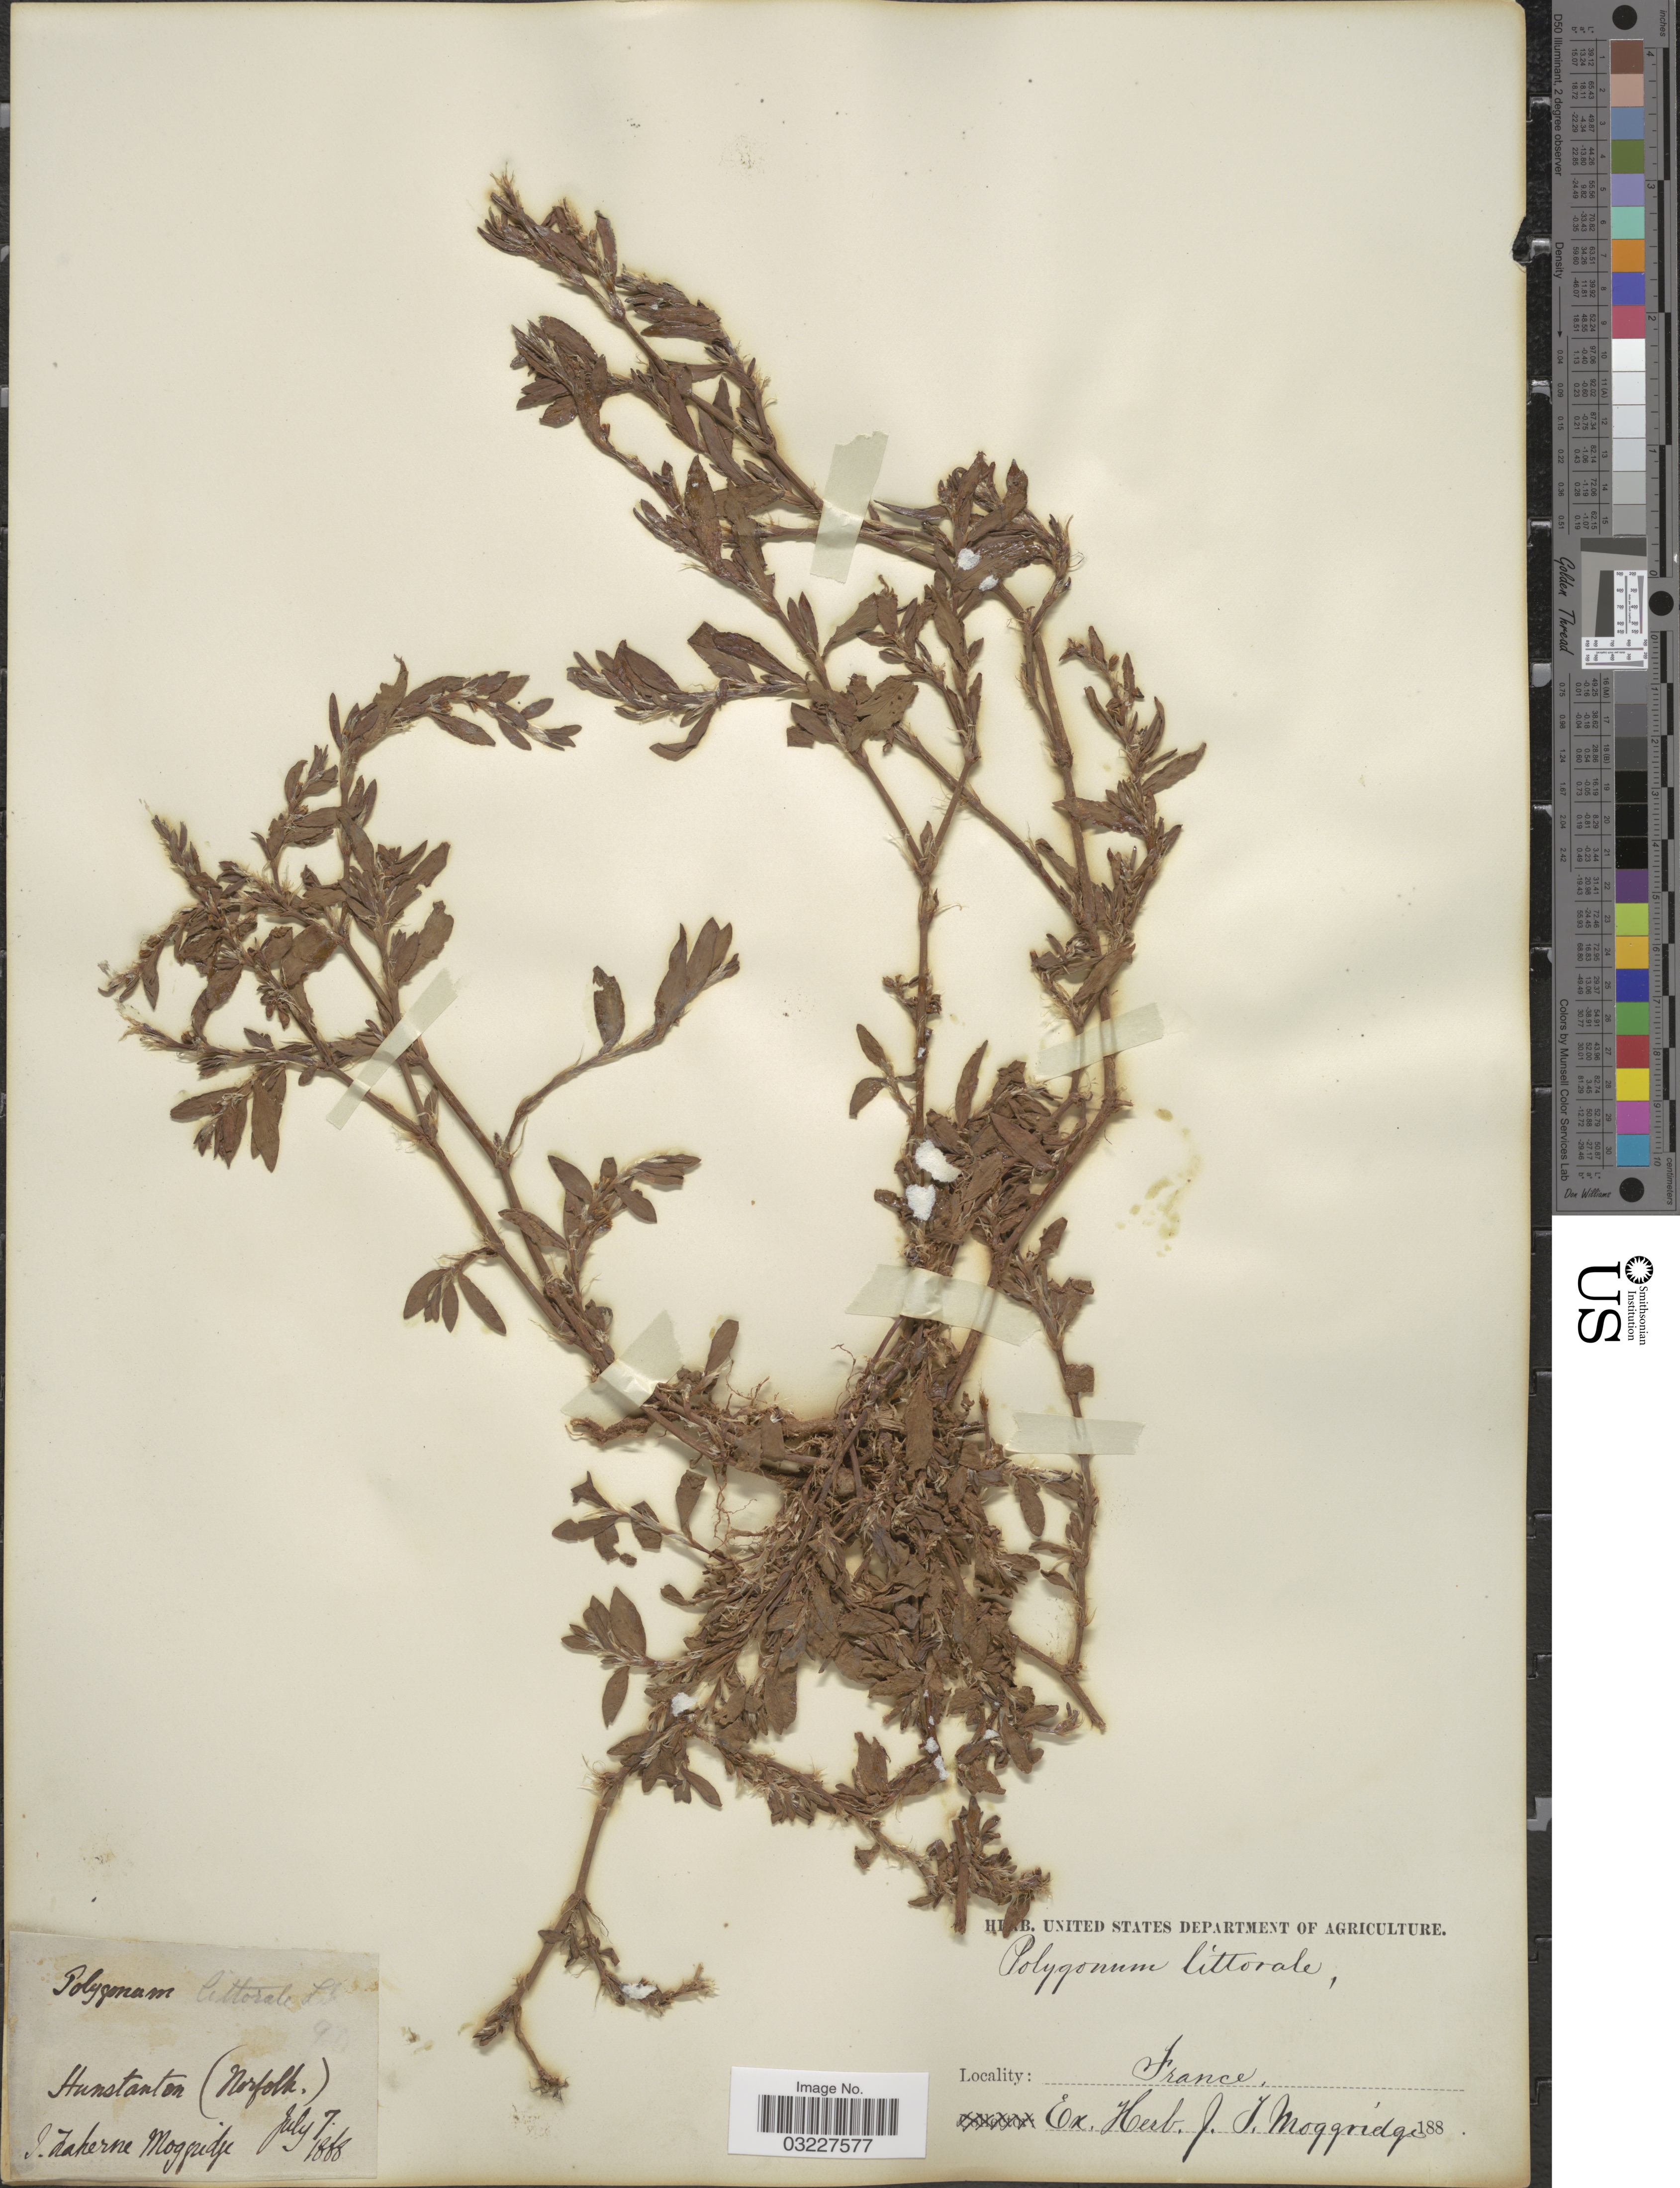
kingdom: Plantae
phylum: Tracheophyta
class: Magnoliopsida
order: Caryophyllales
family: Polygonaceae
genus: Polygonum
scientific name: Polygonum maritimum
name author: L.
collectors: J. T. Moggridge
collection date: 1868-07-07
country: France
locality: Hunstanton (Norfolk).